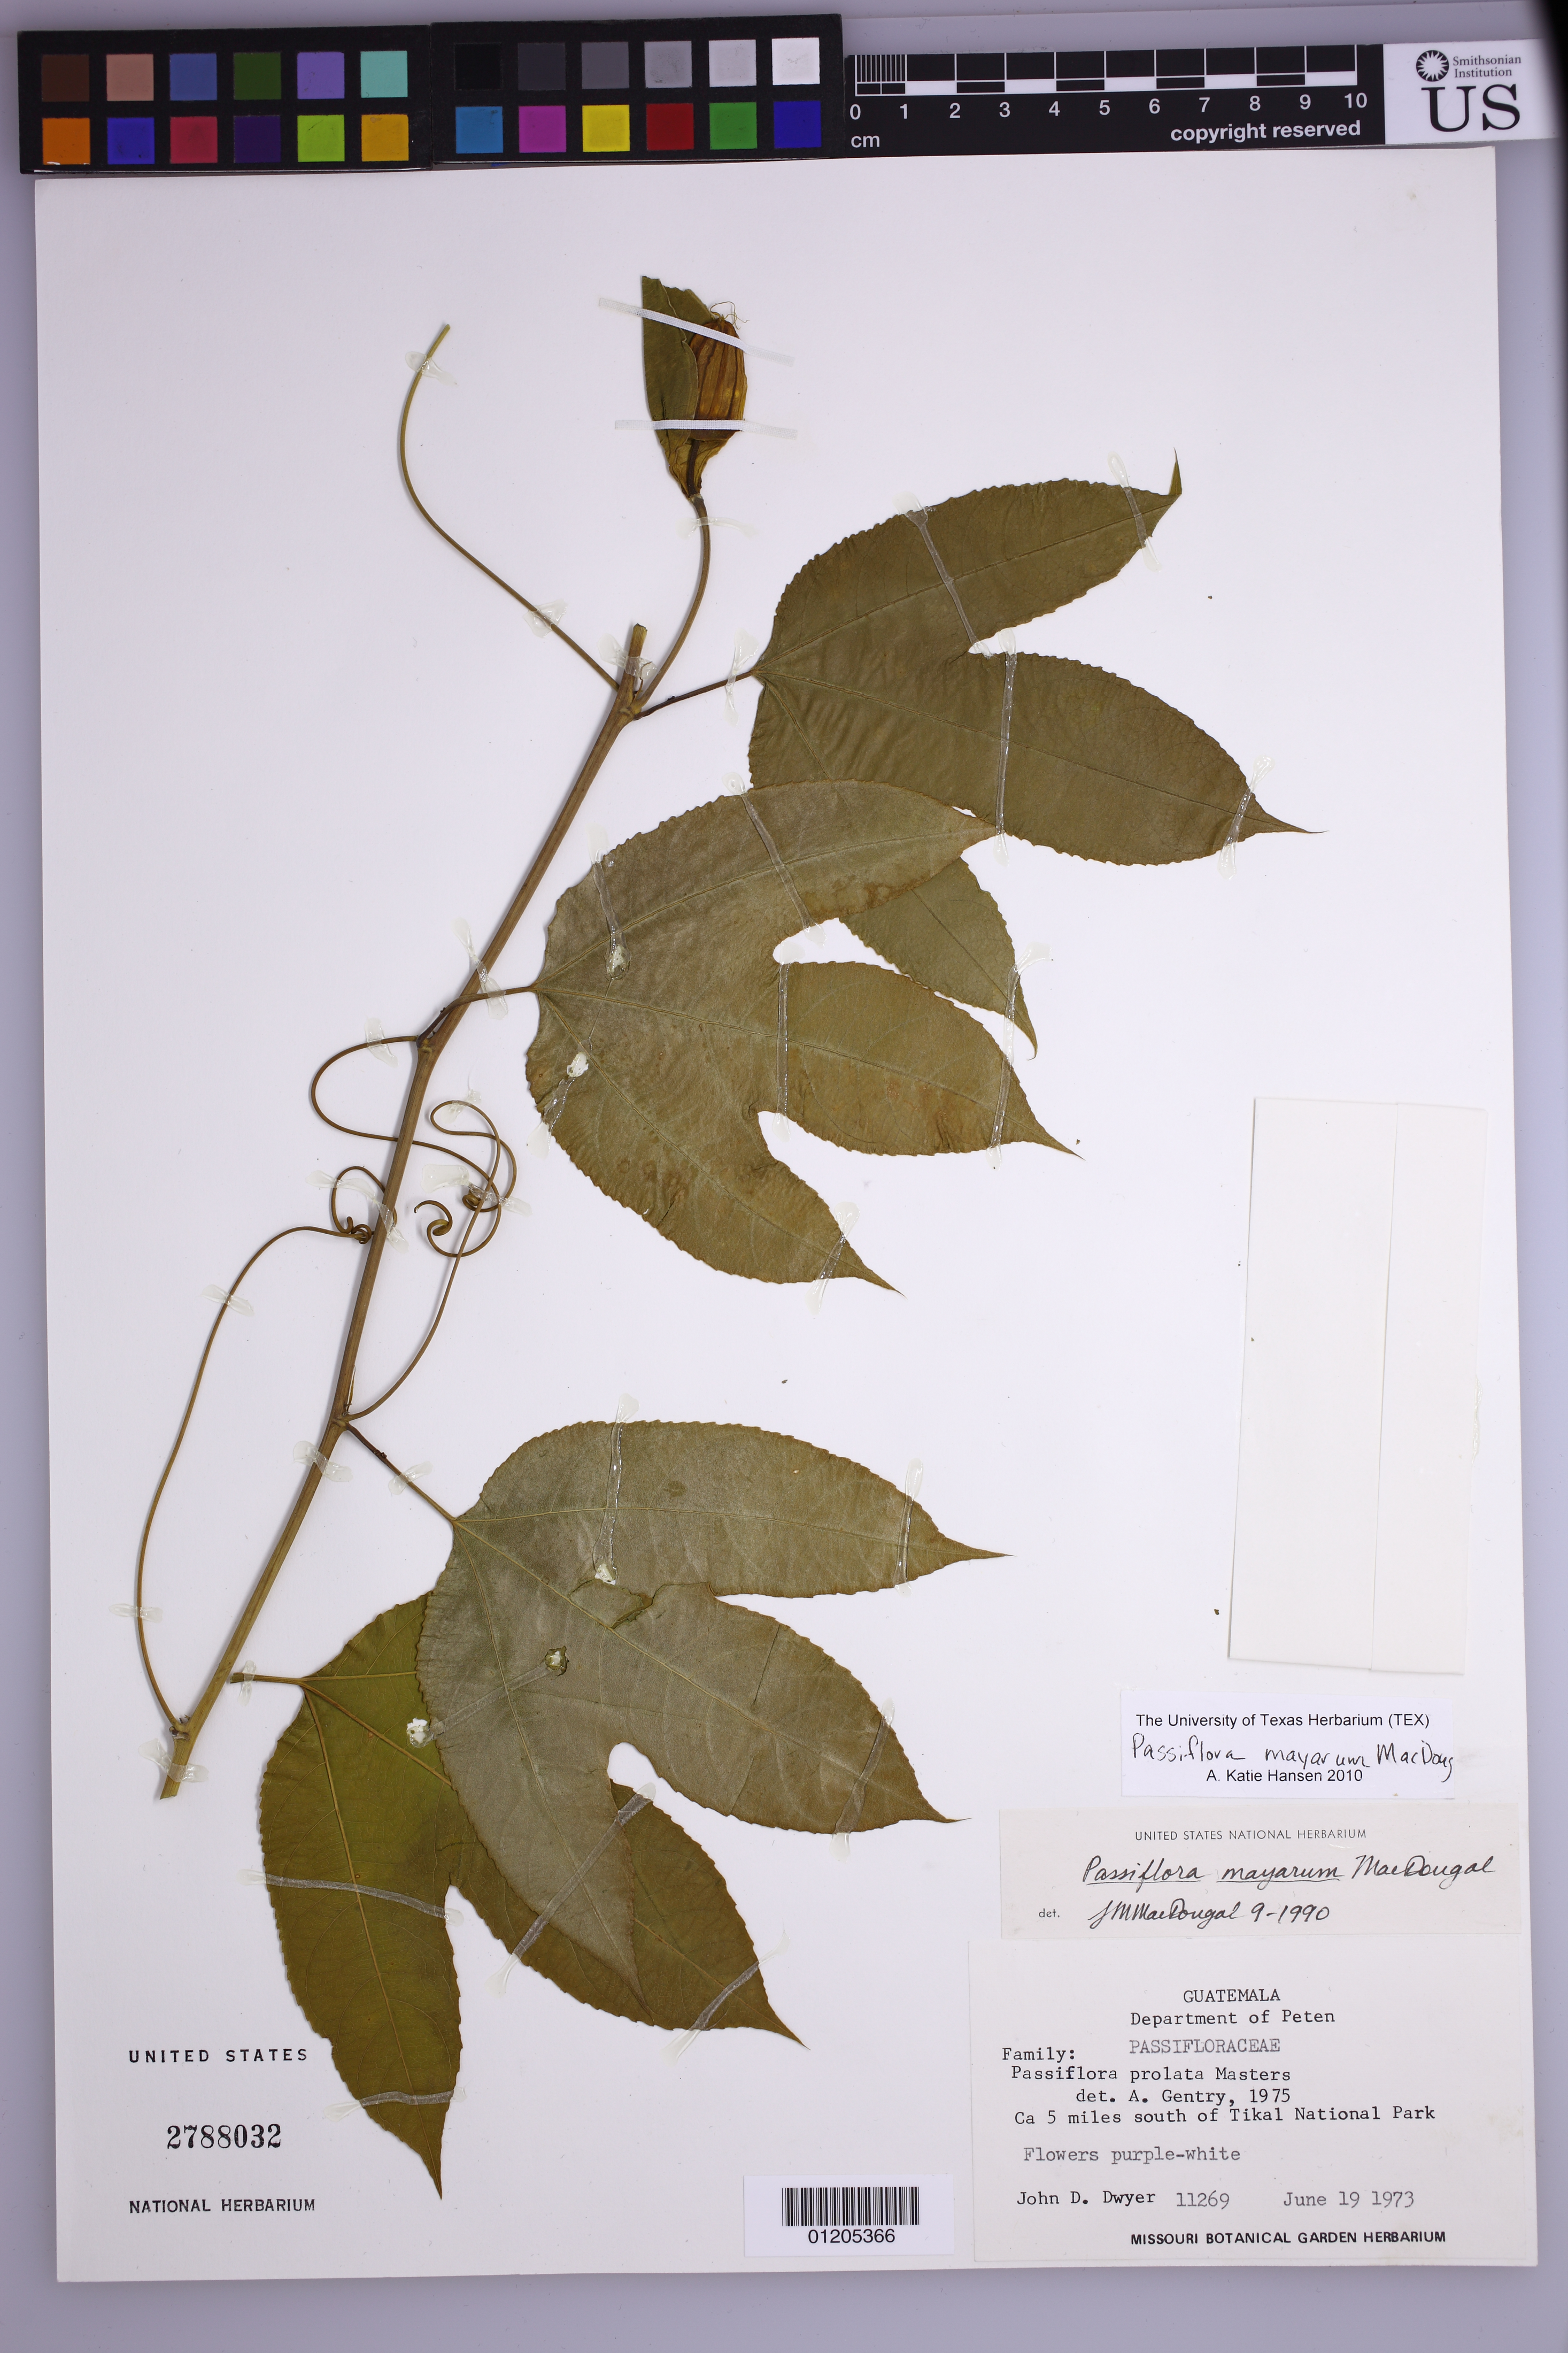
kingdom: Plantae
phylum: Tracheophyta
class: Magnoliopsida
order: Malpighiales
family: Passifloraceae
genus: Passiflora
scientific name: Passiflora mayarum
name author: MacDougal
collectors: J. D. Dwyer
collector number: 11269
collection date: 1973-06-19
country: Guatemala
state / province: El Petén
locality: Ca 5 miles south of Tikal National Park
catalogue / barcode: US 2788032